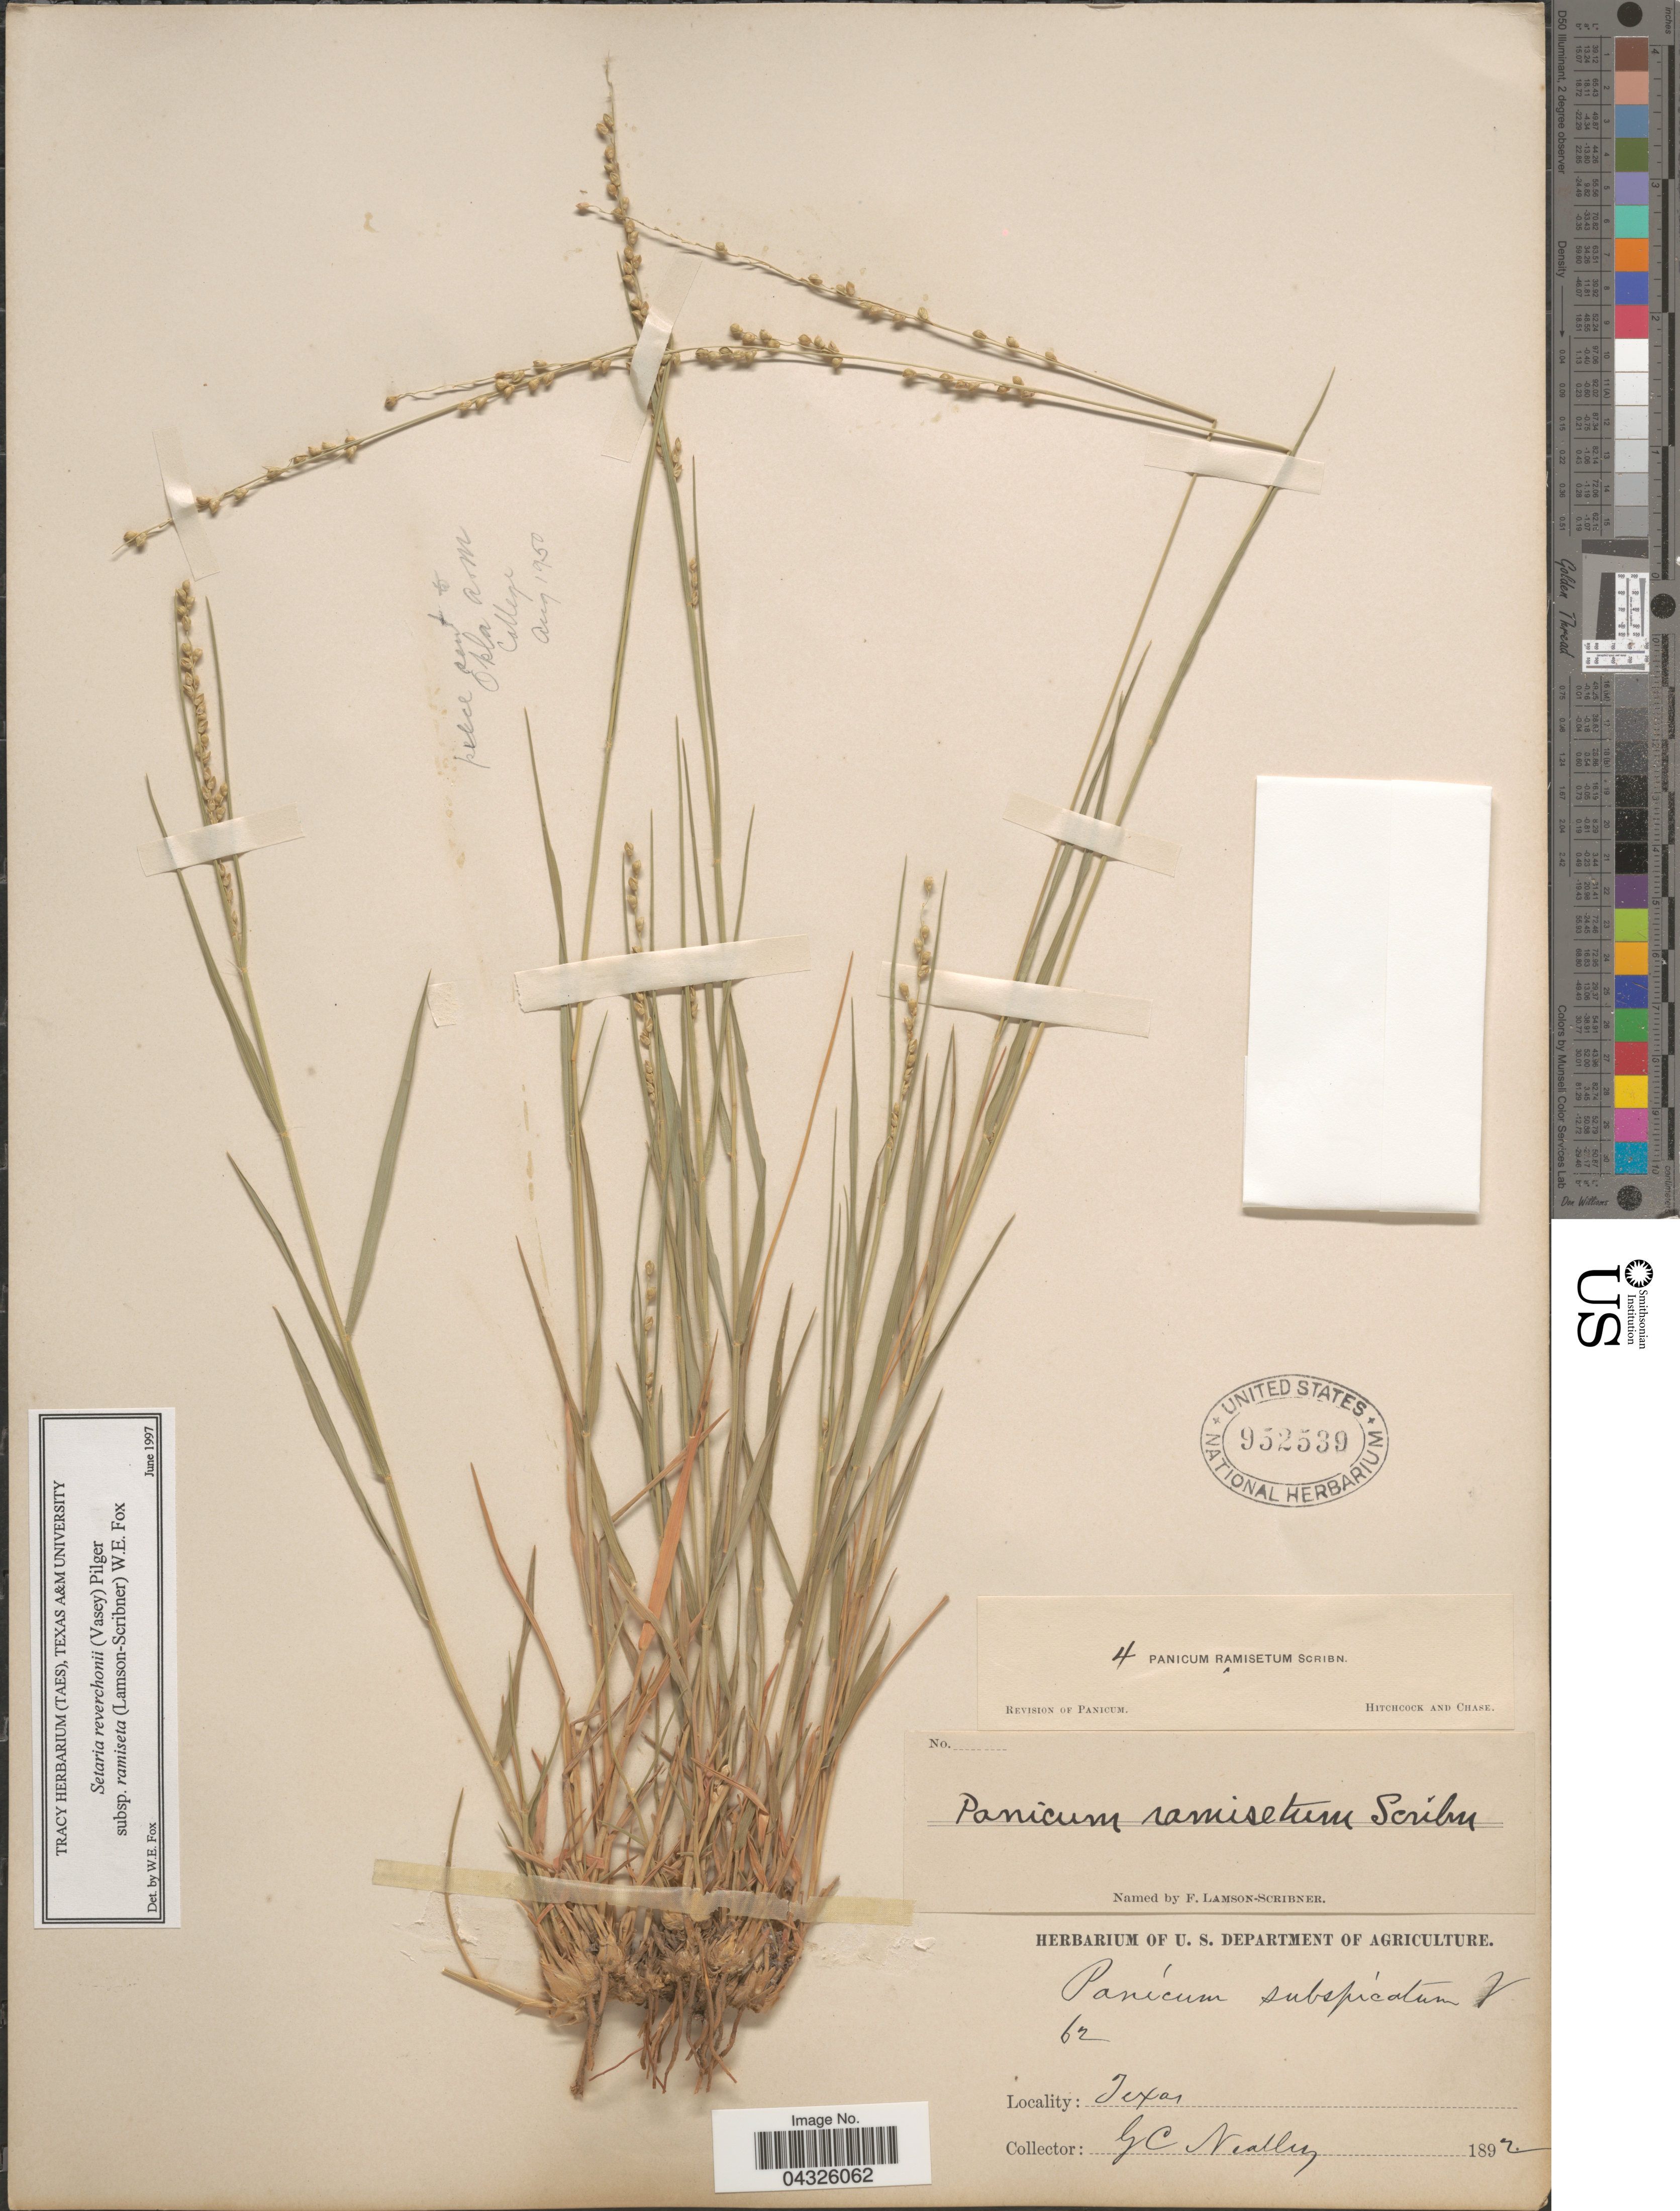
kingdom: Plantae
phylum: Tracheophyta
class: Liliopsida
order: Poales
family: Poaceae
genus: Setaria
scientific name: Setaria reverchonii subsp. ramiseta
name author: (Scribn.) W.E. Fox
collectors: G. C. Nealley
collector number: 62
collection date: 1892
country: United States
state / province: Texas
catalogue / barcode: US 952539